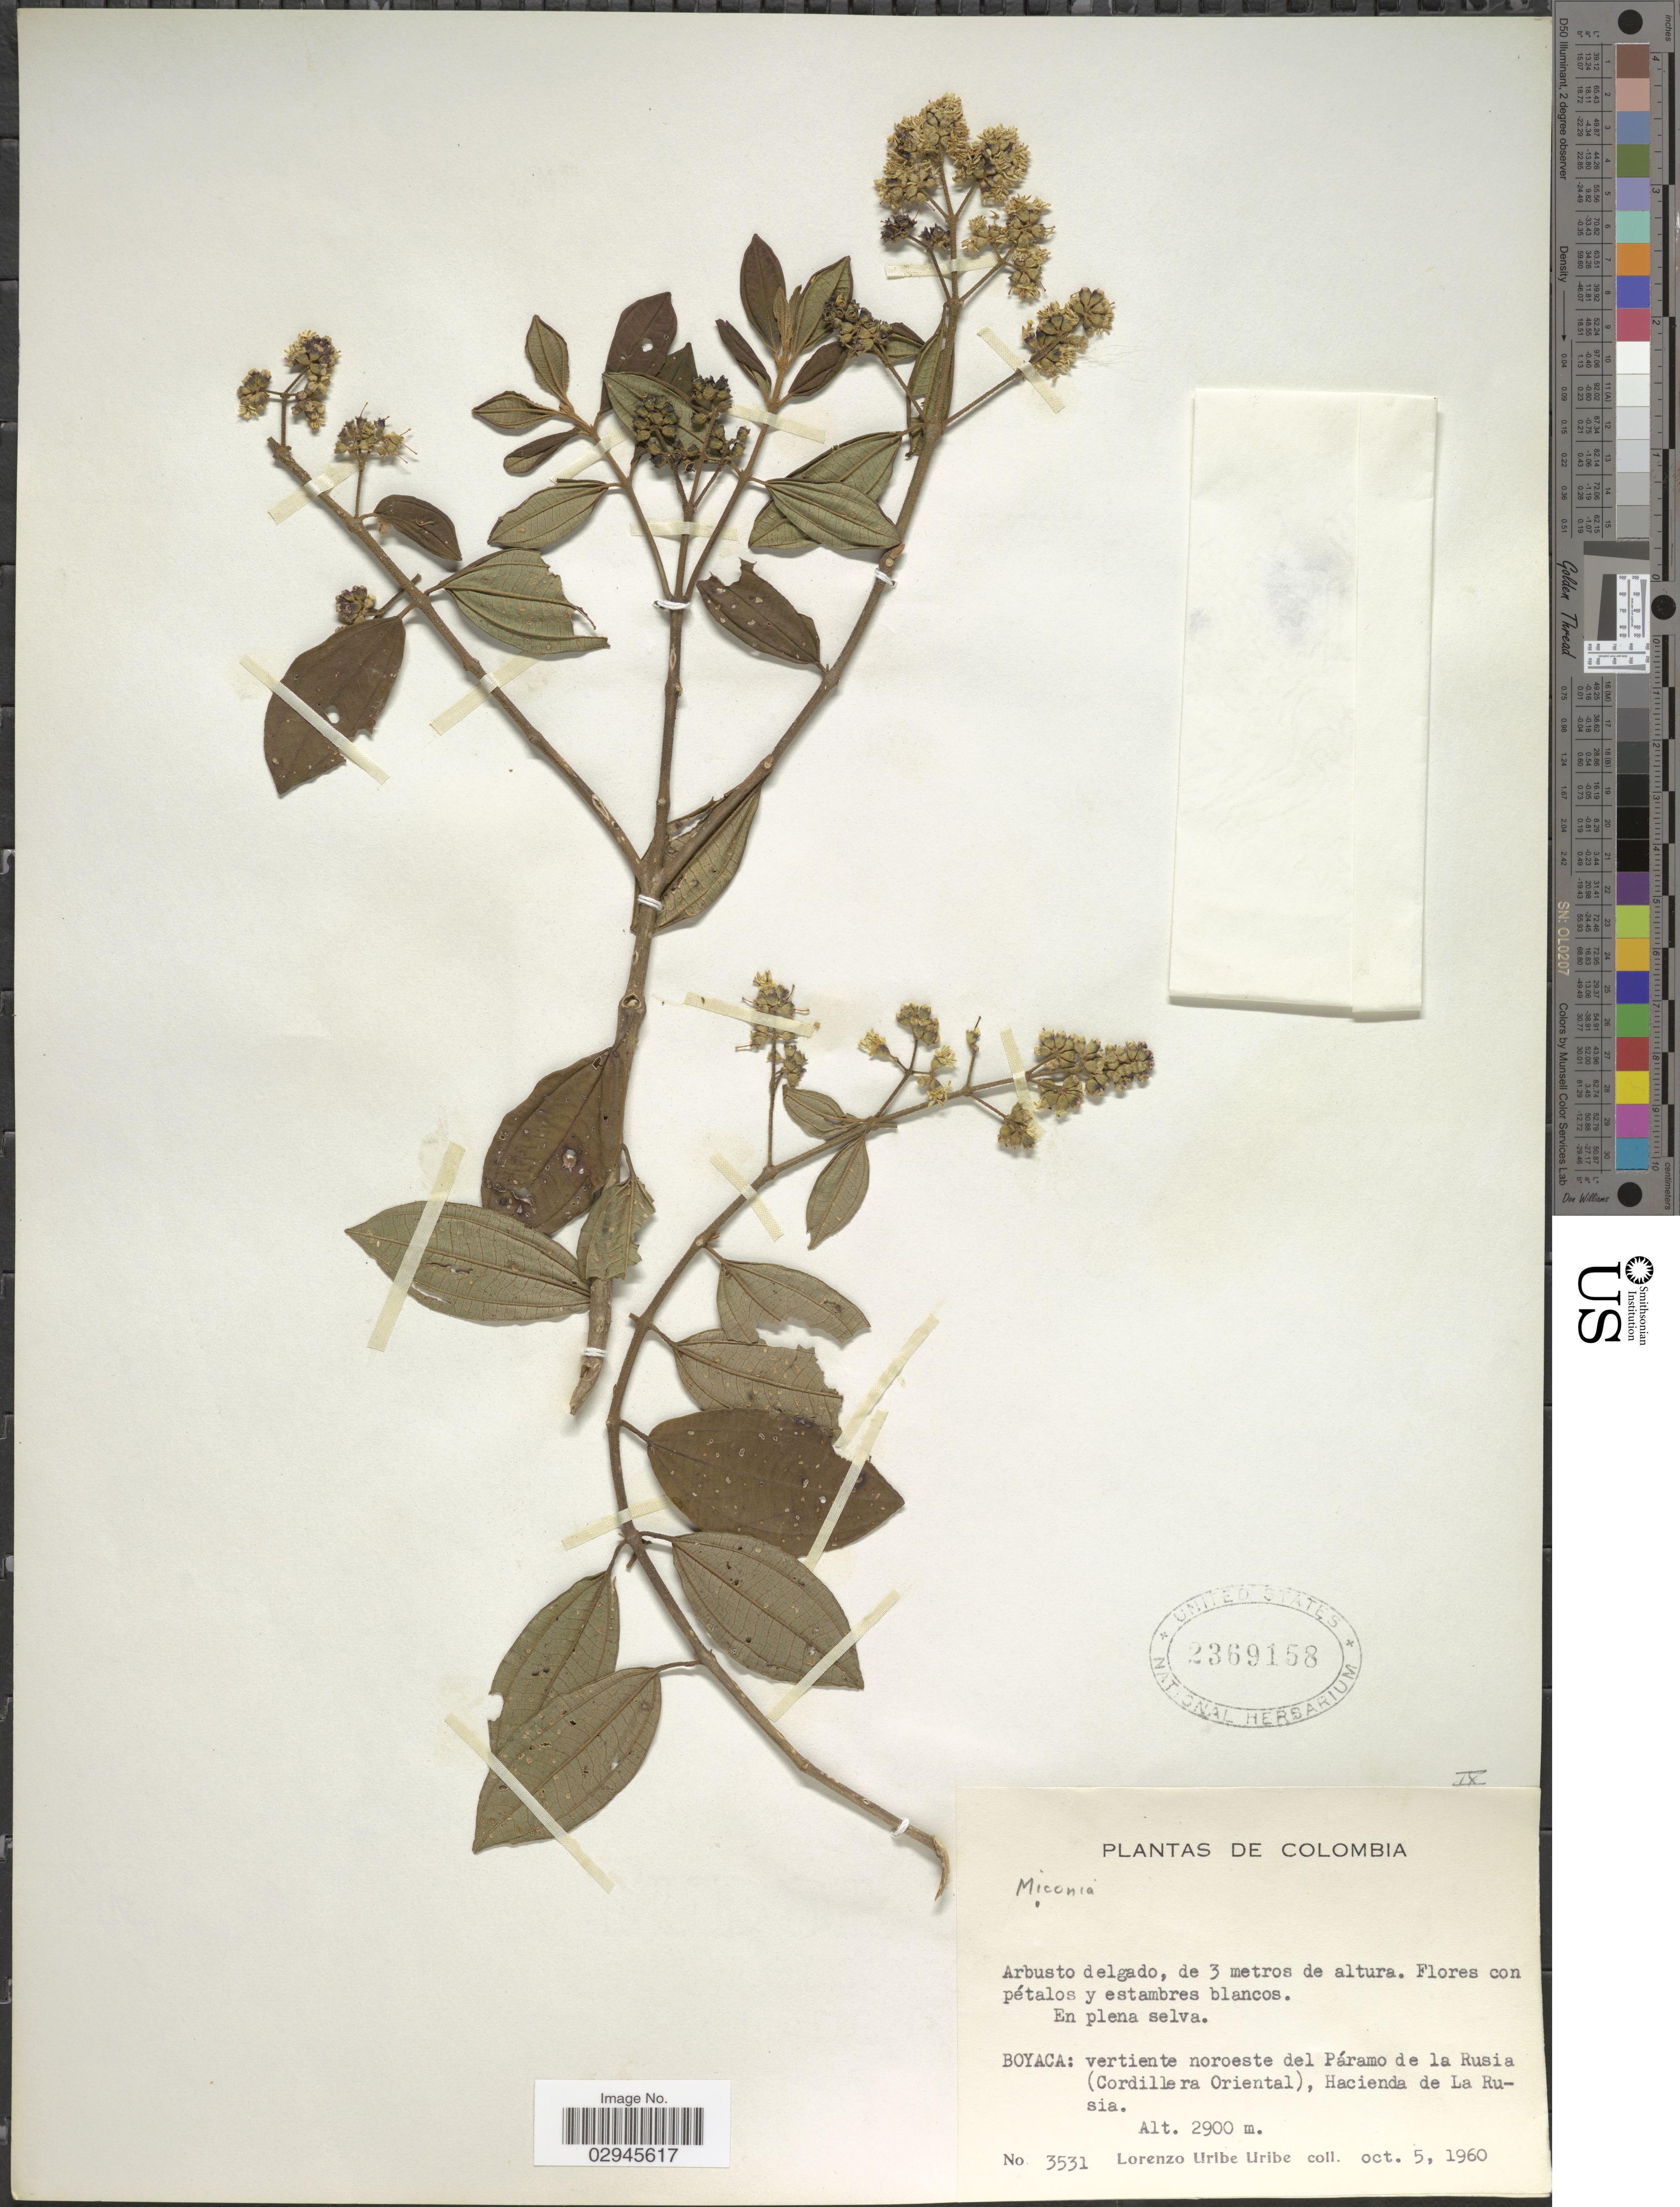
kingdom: Plantae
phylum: Tracheophyta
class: Magnoliopsida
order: Myrtales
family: Melastomataceae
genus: Miconia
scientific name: Miconia sp.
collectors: L. Uribe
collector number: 3531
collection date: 1960-10-05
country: Colombia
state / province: Boyacá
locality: Vertiente noroeste del Páramo de la Rusia (Cordillera Oriental), Hacienda de La Rusia.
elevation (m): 2900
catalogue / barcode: US 2369158